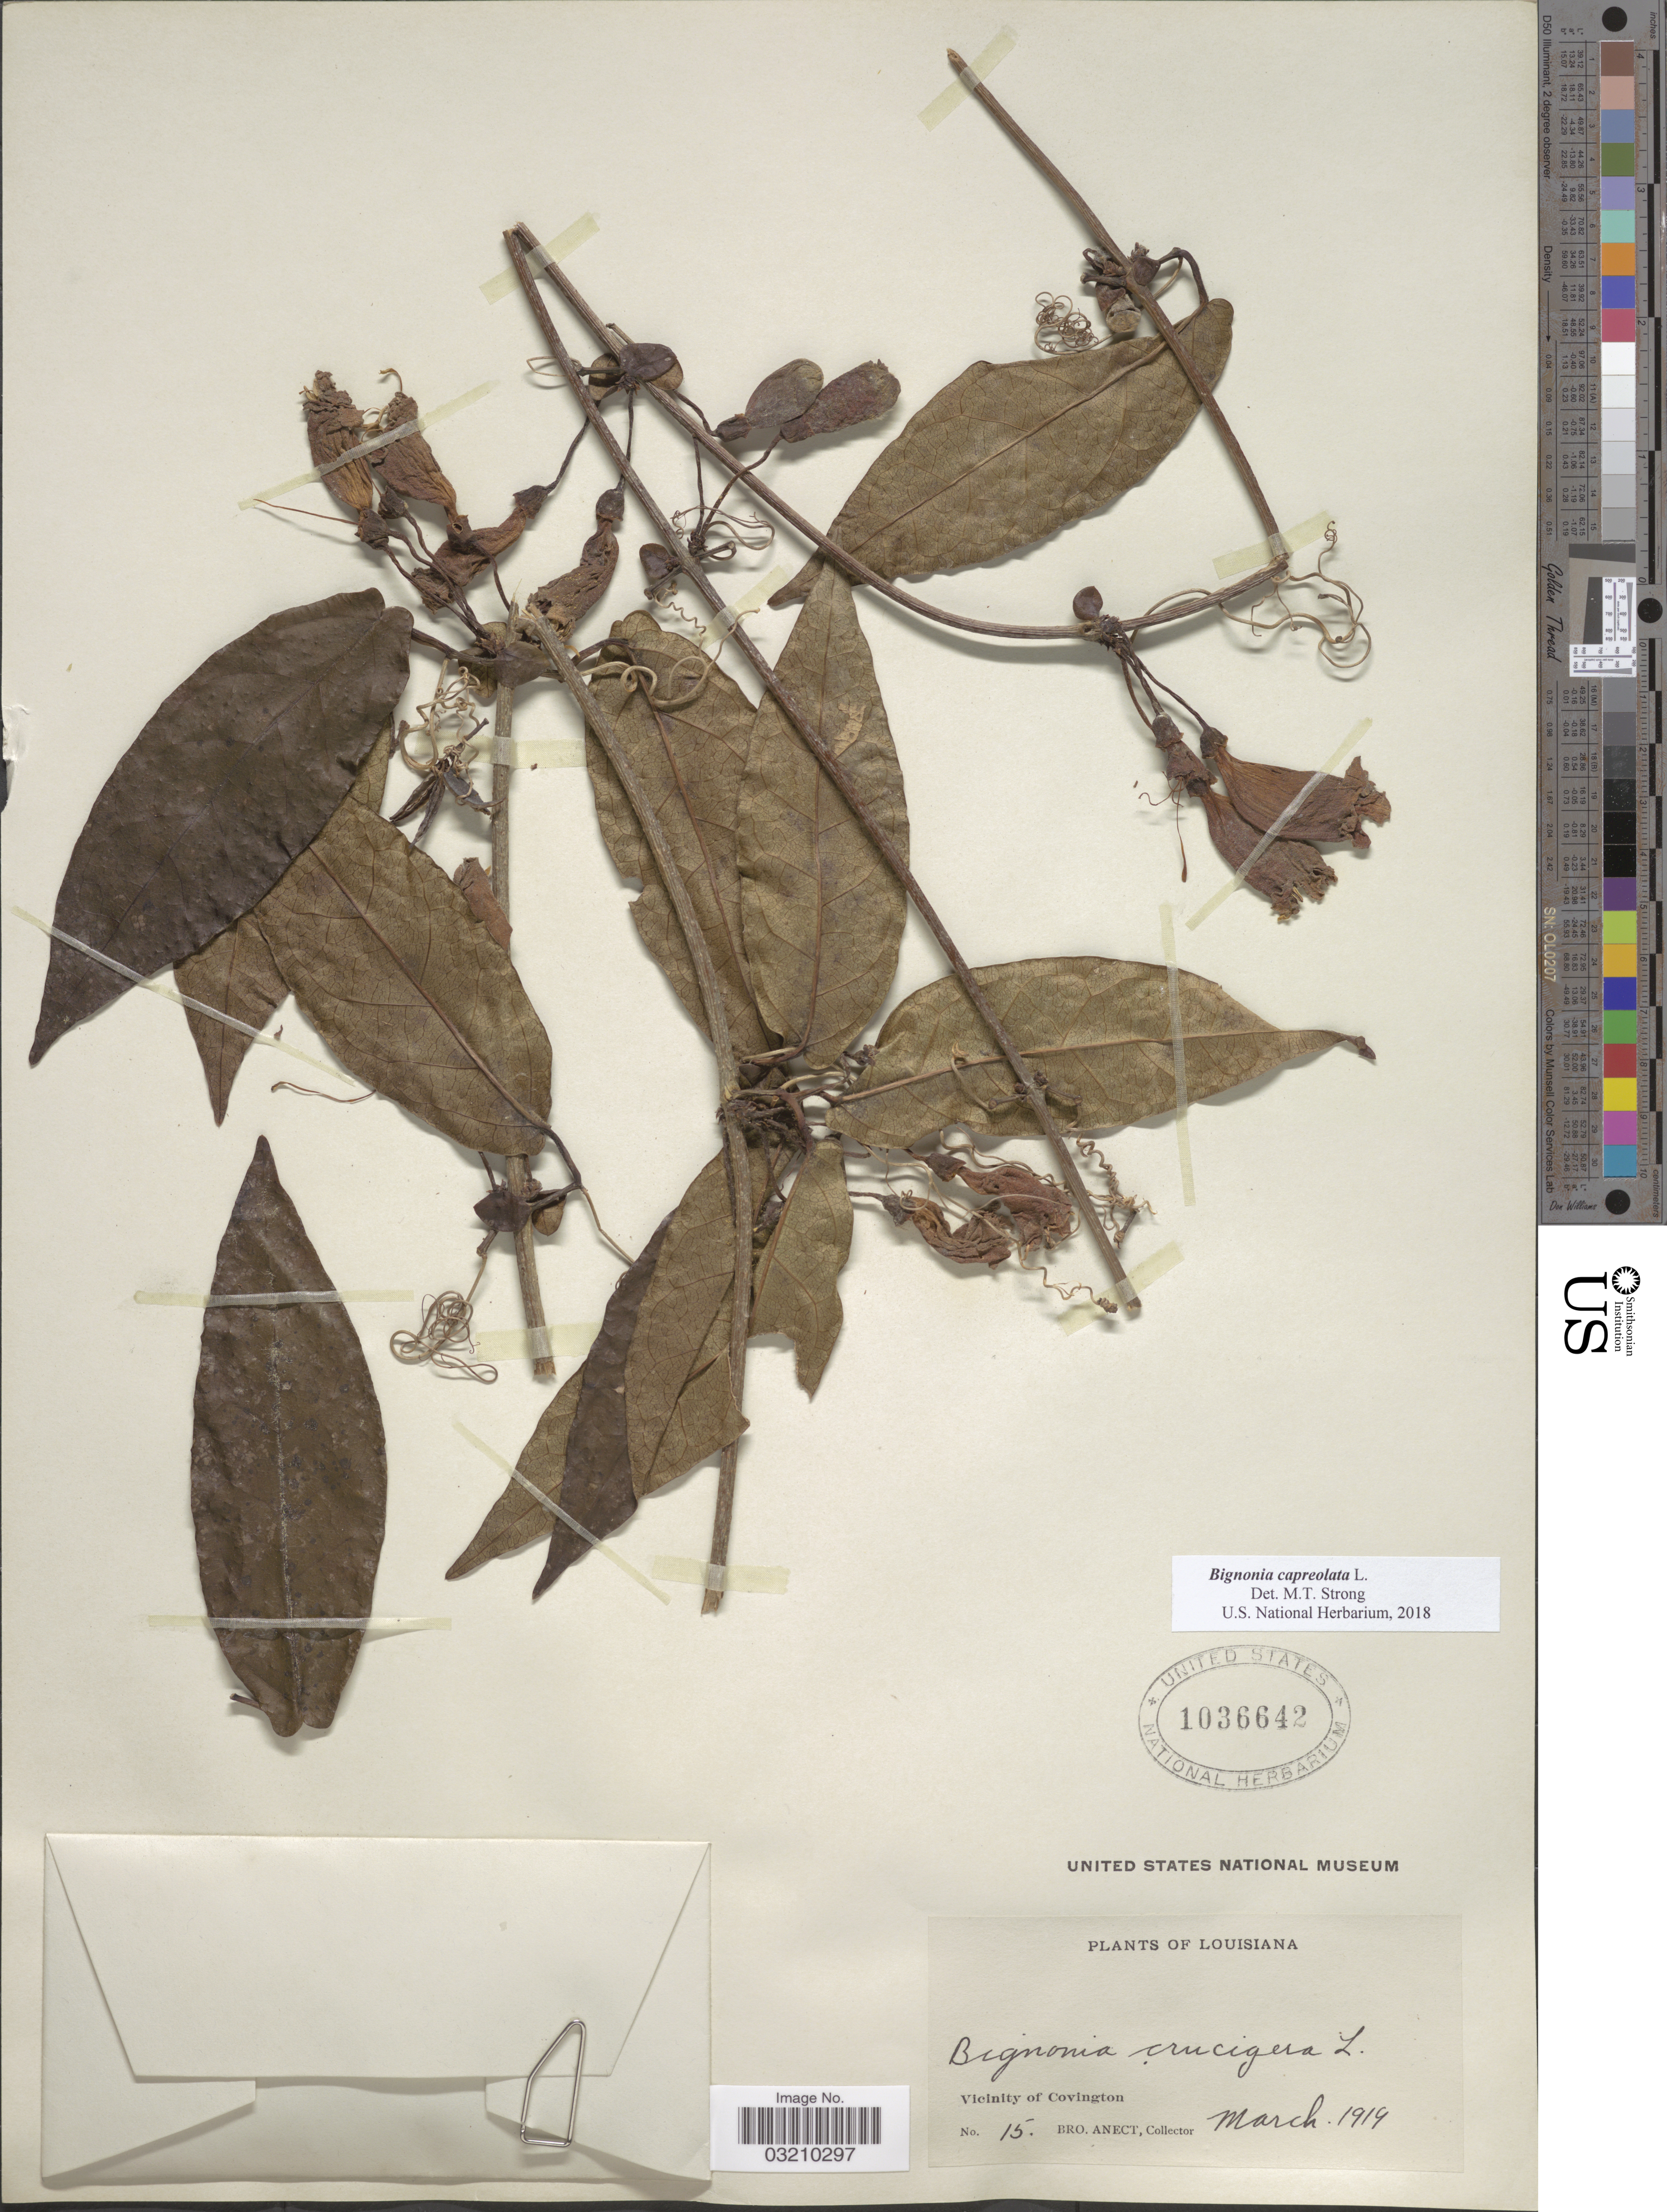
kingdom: Plantae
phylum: Tracheophyta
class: Magnoliopsida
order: Lamiales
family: Bignoniaceae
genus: Bignonia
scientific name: Bignonia capreolata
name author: L.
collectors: B. Anect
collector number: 15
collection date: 1919-03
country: United States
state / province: Louisiana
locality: Vicinity of Convington.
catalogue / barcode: US 1036642